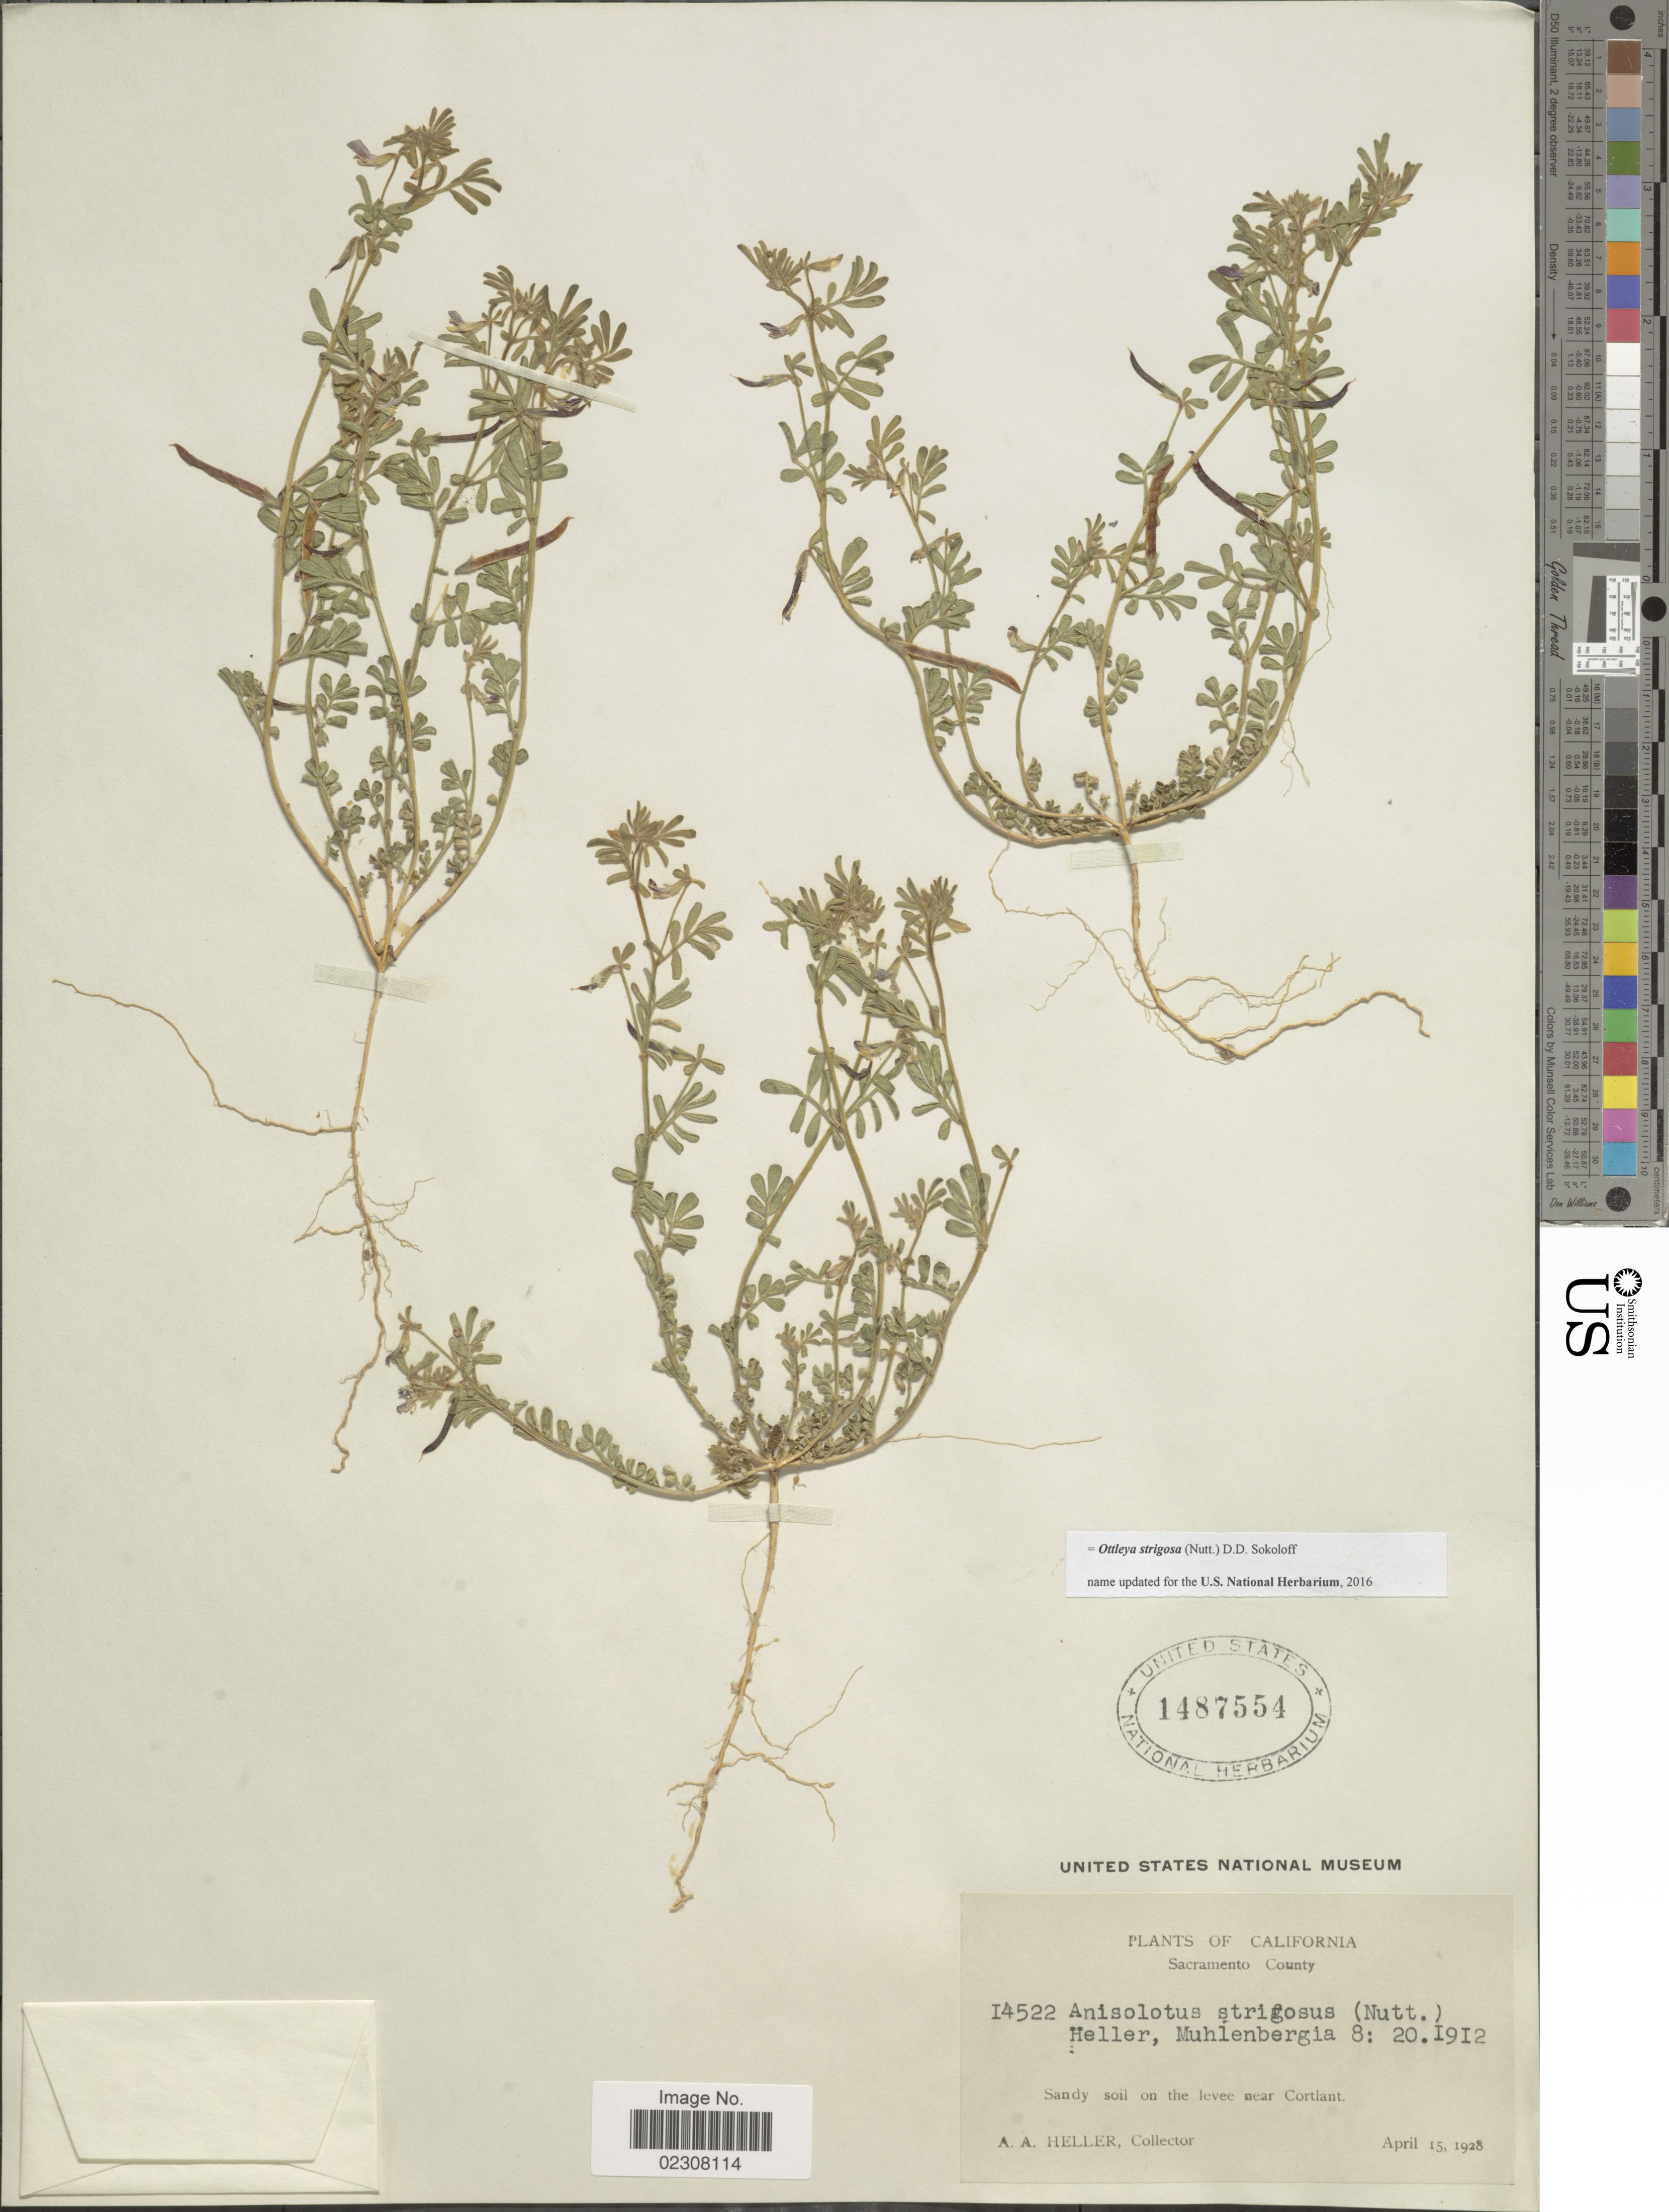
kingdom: Plantae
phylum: Tracheophyta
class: Magnoliopsida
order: Fabales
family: Fabaceae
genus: Ottleya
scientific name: Ottleya strigosa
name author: (Nutt.) D.D. Sokoloff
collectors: A. A. Heller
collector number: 14522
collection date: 1928-04-15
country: United States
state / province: California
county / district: Sacramento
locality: Sacramento County, Sandy soil on the levee near Cortlant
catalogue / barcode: US 1487554